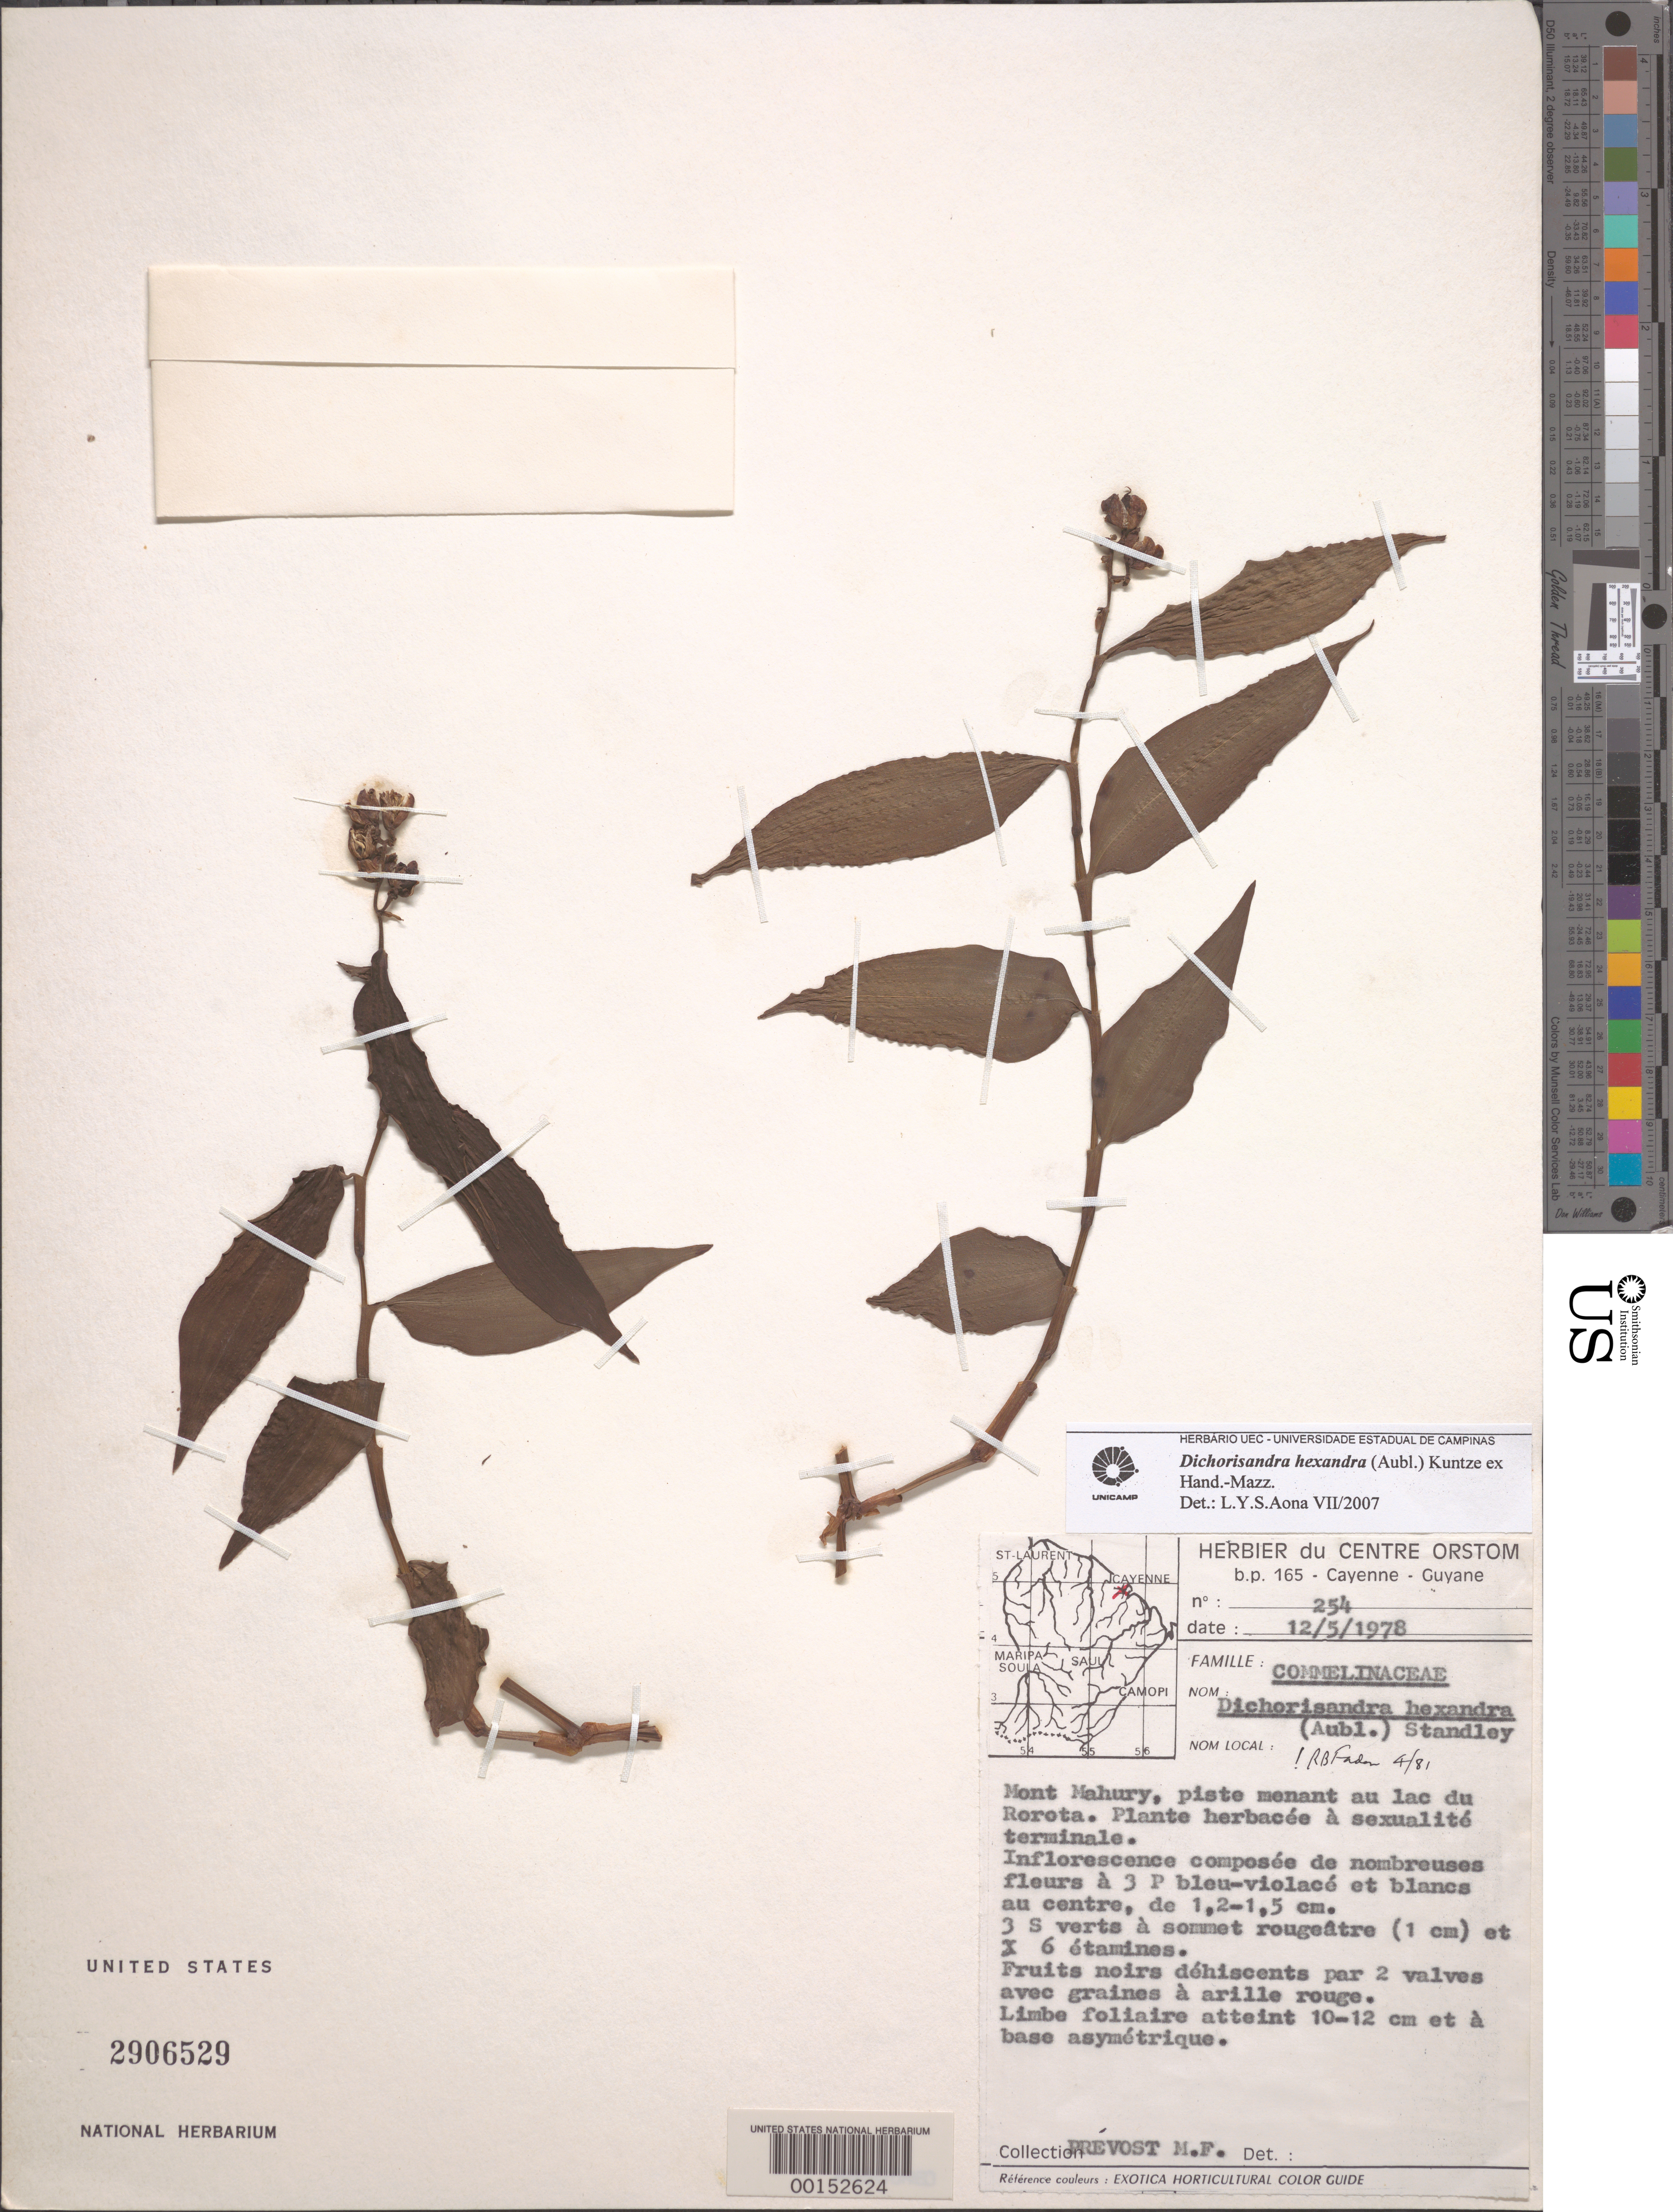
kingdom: Plantae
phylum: Tracheophyta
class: Liliopsida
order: Commelinales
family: Commelinaceae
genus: Dichorisandra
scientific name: Dichorisandra hexandra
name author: (Aubl.) Standl.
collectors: M.-F. Prévost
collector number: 254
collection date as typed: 12 May 1978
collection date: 1978-05-12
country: French Guiana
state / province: Cayenne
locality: Mont mahury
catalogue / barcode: US 2906529